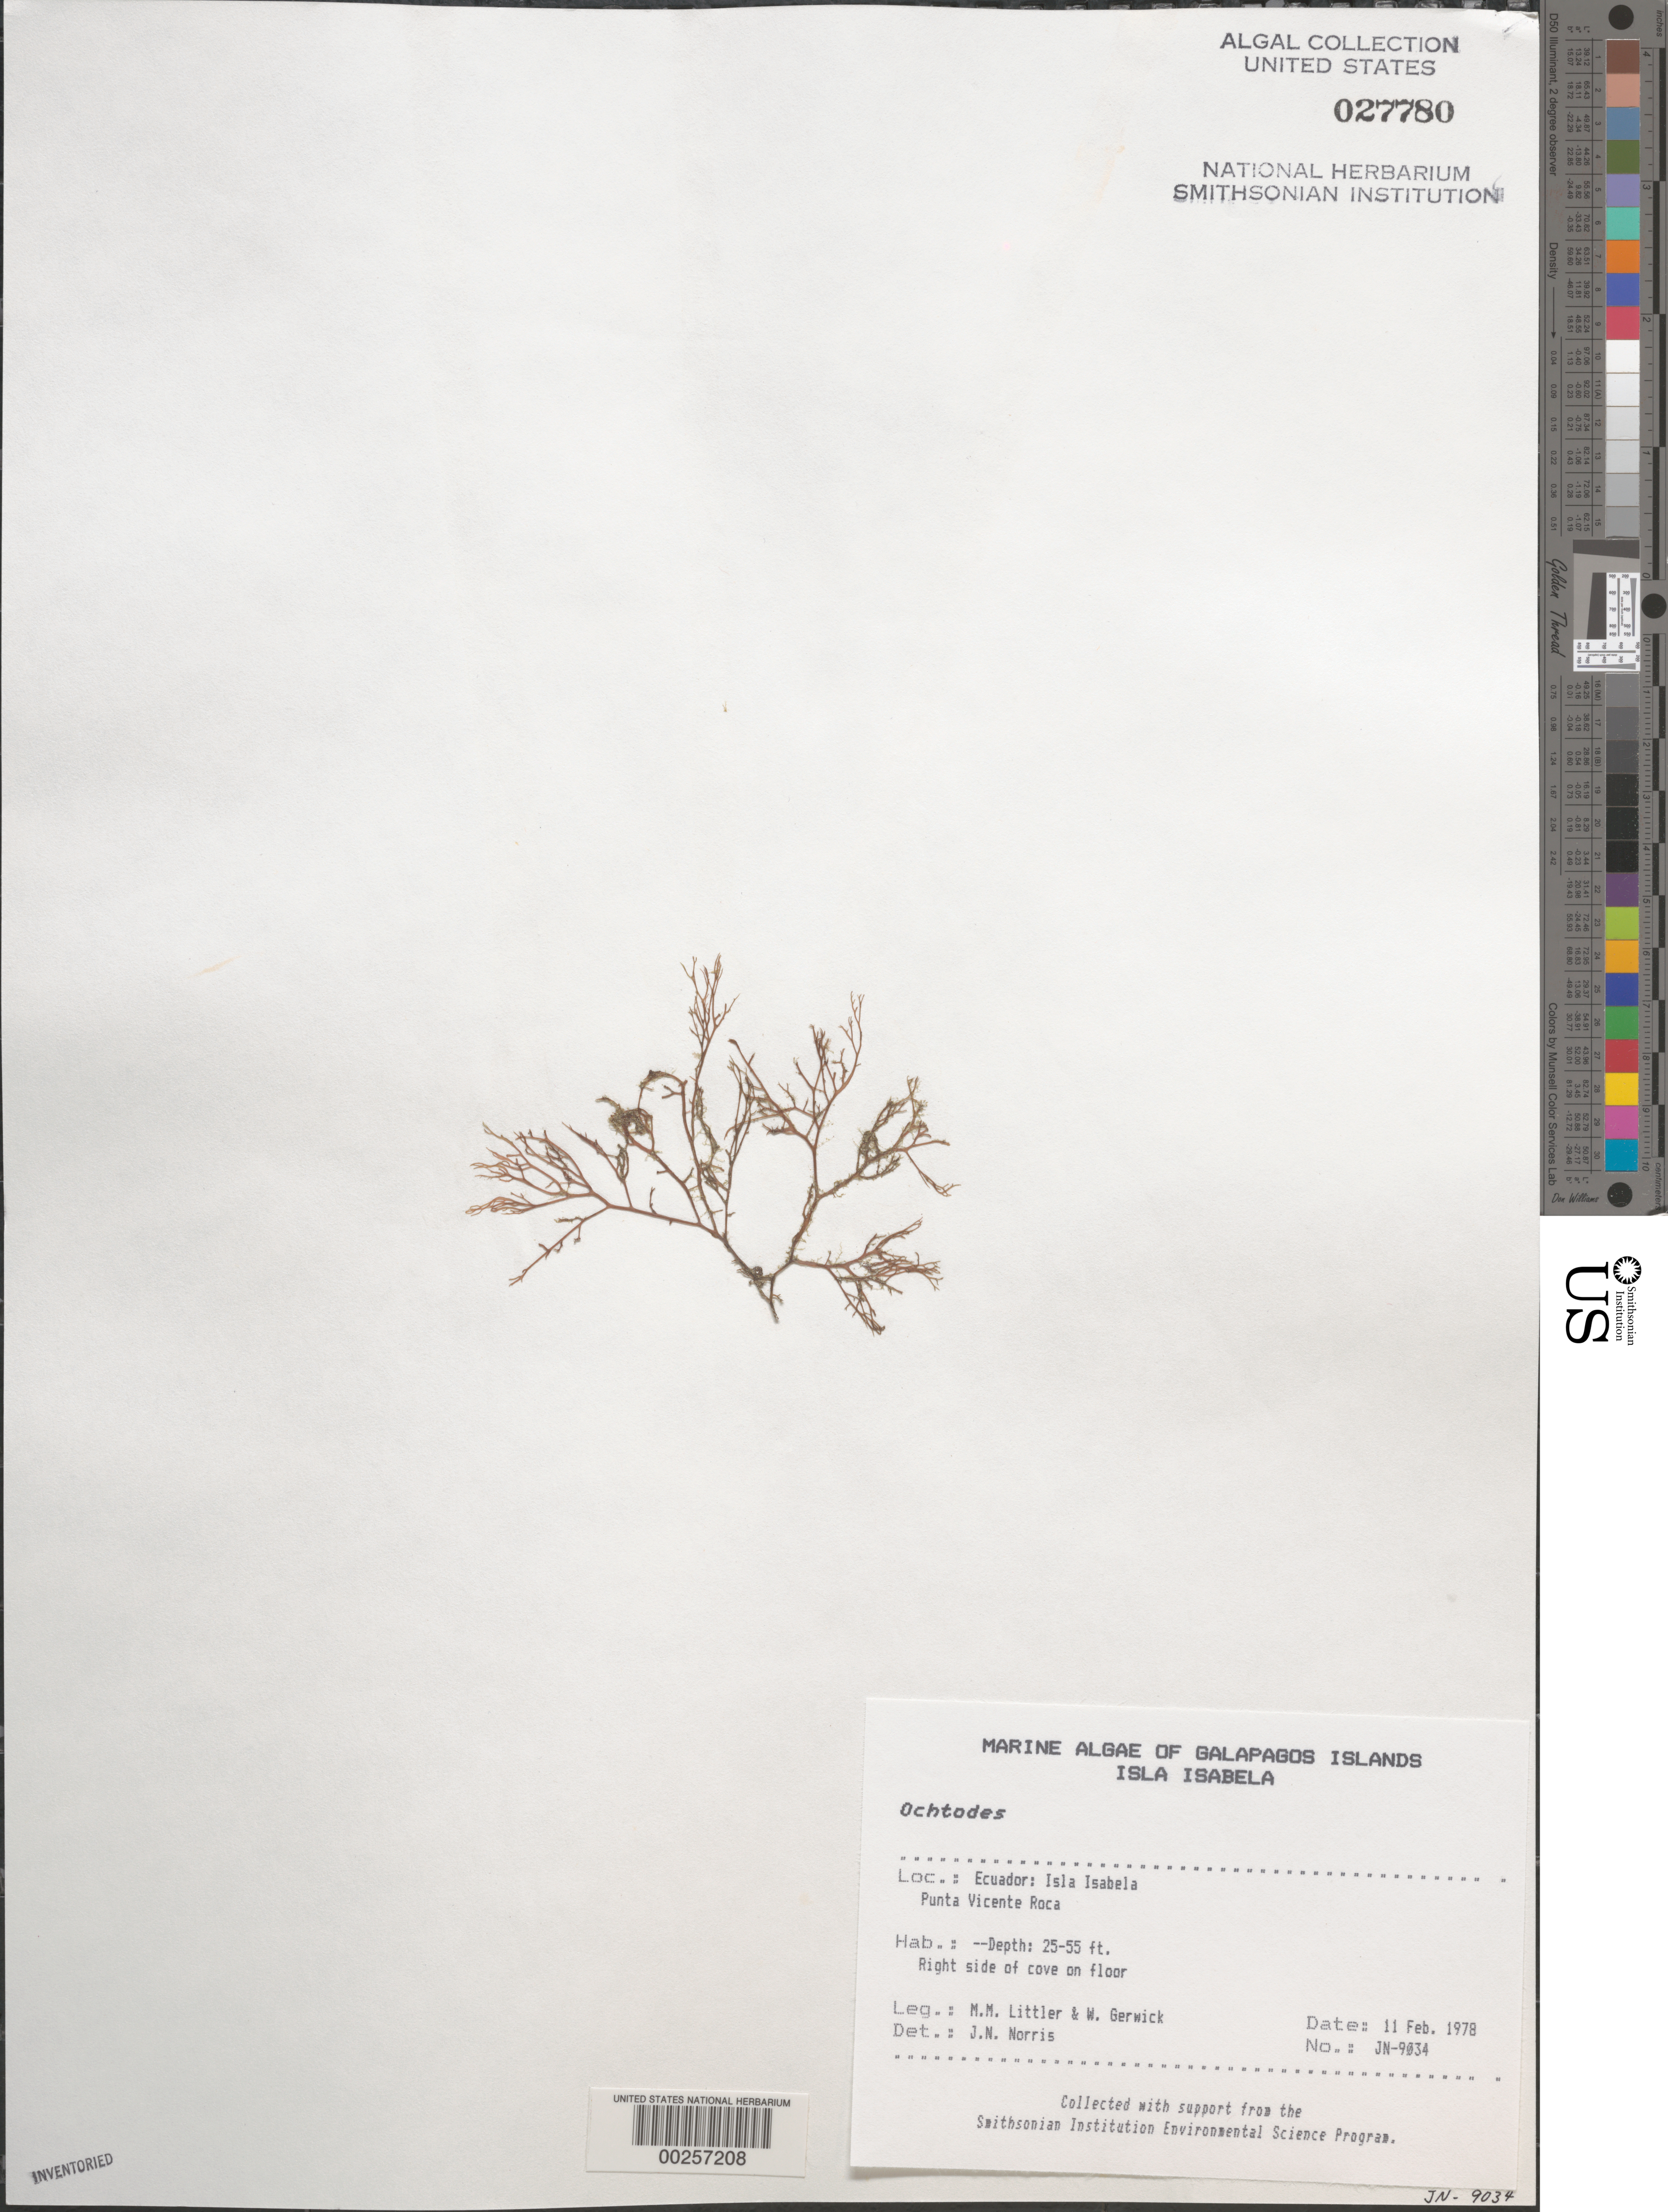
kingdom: Plantae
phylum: Rhodophyta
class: Florideophyceae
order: Gigartinales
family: Rhizophyllidaceae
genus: Ochtodes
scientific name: Ochtodes sp.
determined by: Norris, James N.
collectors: M. M. Littler & W. Gerwick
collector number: Jn-9034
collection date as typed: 11 Feb 1978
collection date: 1978-02-11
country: Ecuador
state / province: Colón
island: Isabela [Albemarle]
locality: Punta Vicente Roca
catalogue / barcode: US 27780